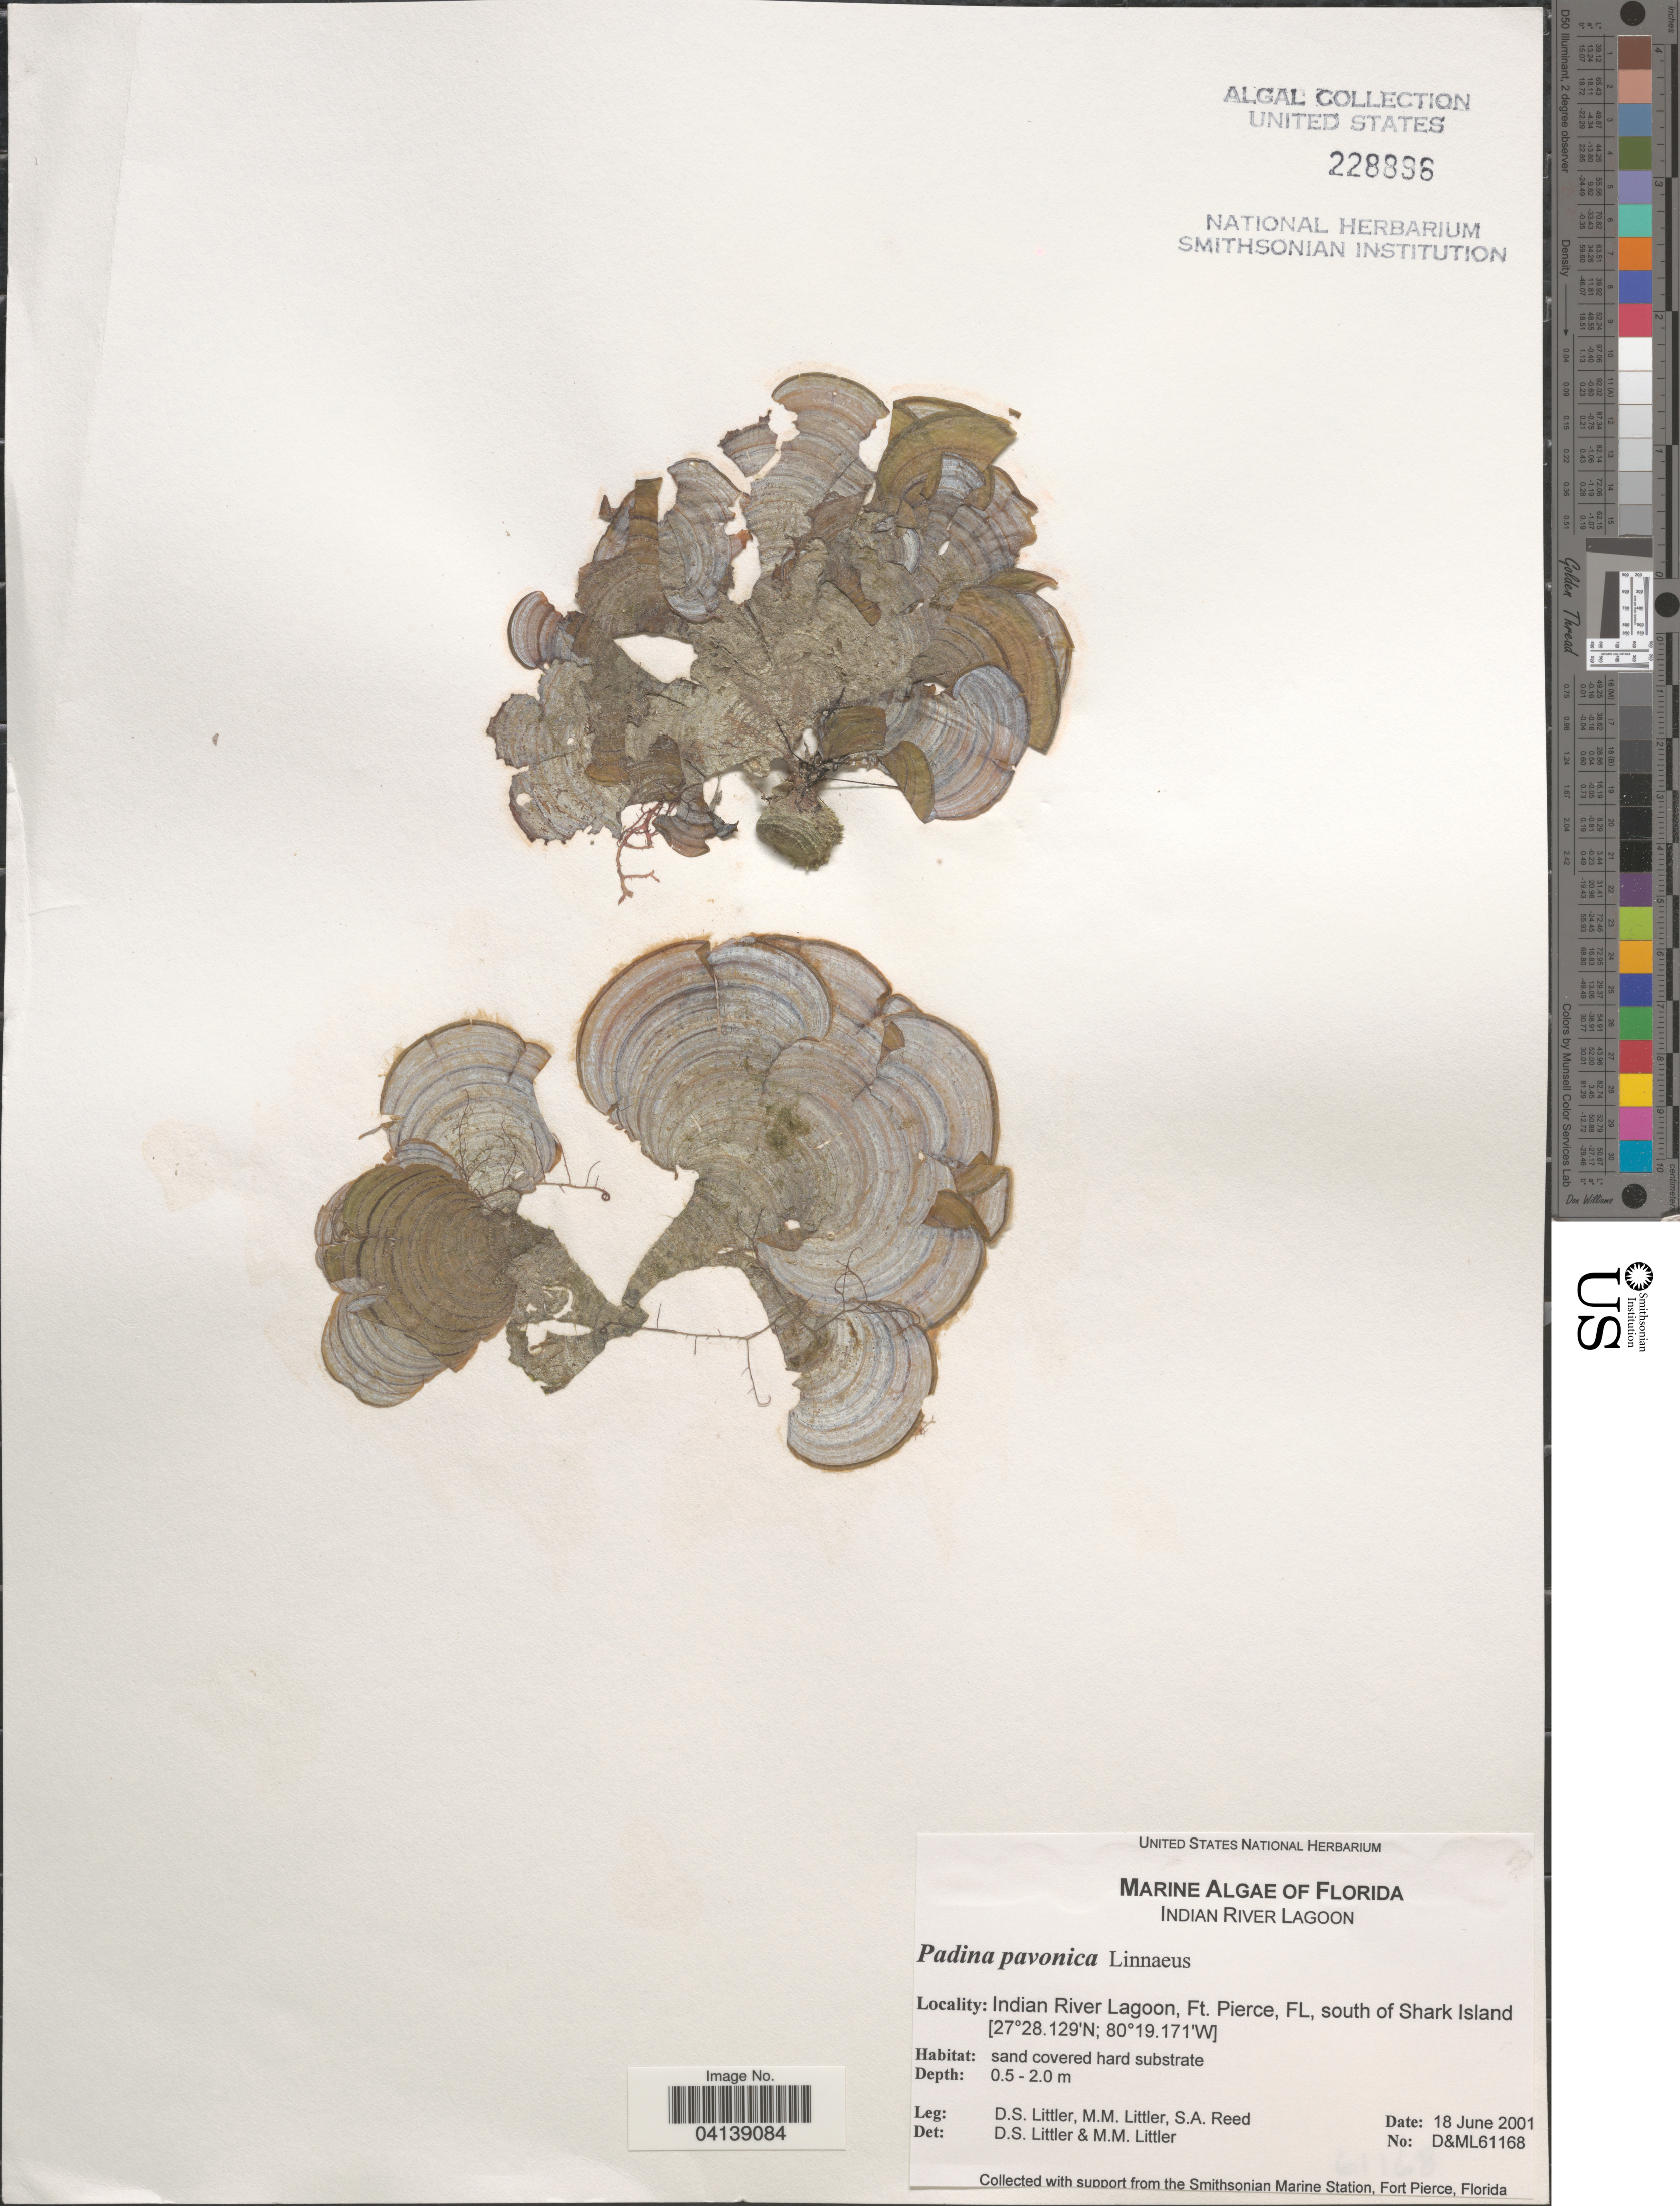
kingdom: Chromista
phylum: Ochrophyta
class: Phaeophyceae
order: Dictyotales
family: Dictyotaceae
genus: Padina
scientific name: Padina pavonica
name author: (L.) Thivy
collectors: D. S. Littler & S. Reed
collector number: D&ML61168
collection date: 2001-06-18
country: United States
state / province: Florida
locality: Indian River Lagoon, Ft. Pierce, south of Shark Island.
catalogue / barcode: US 228896